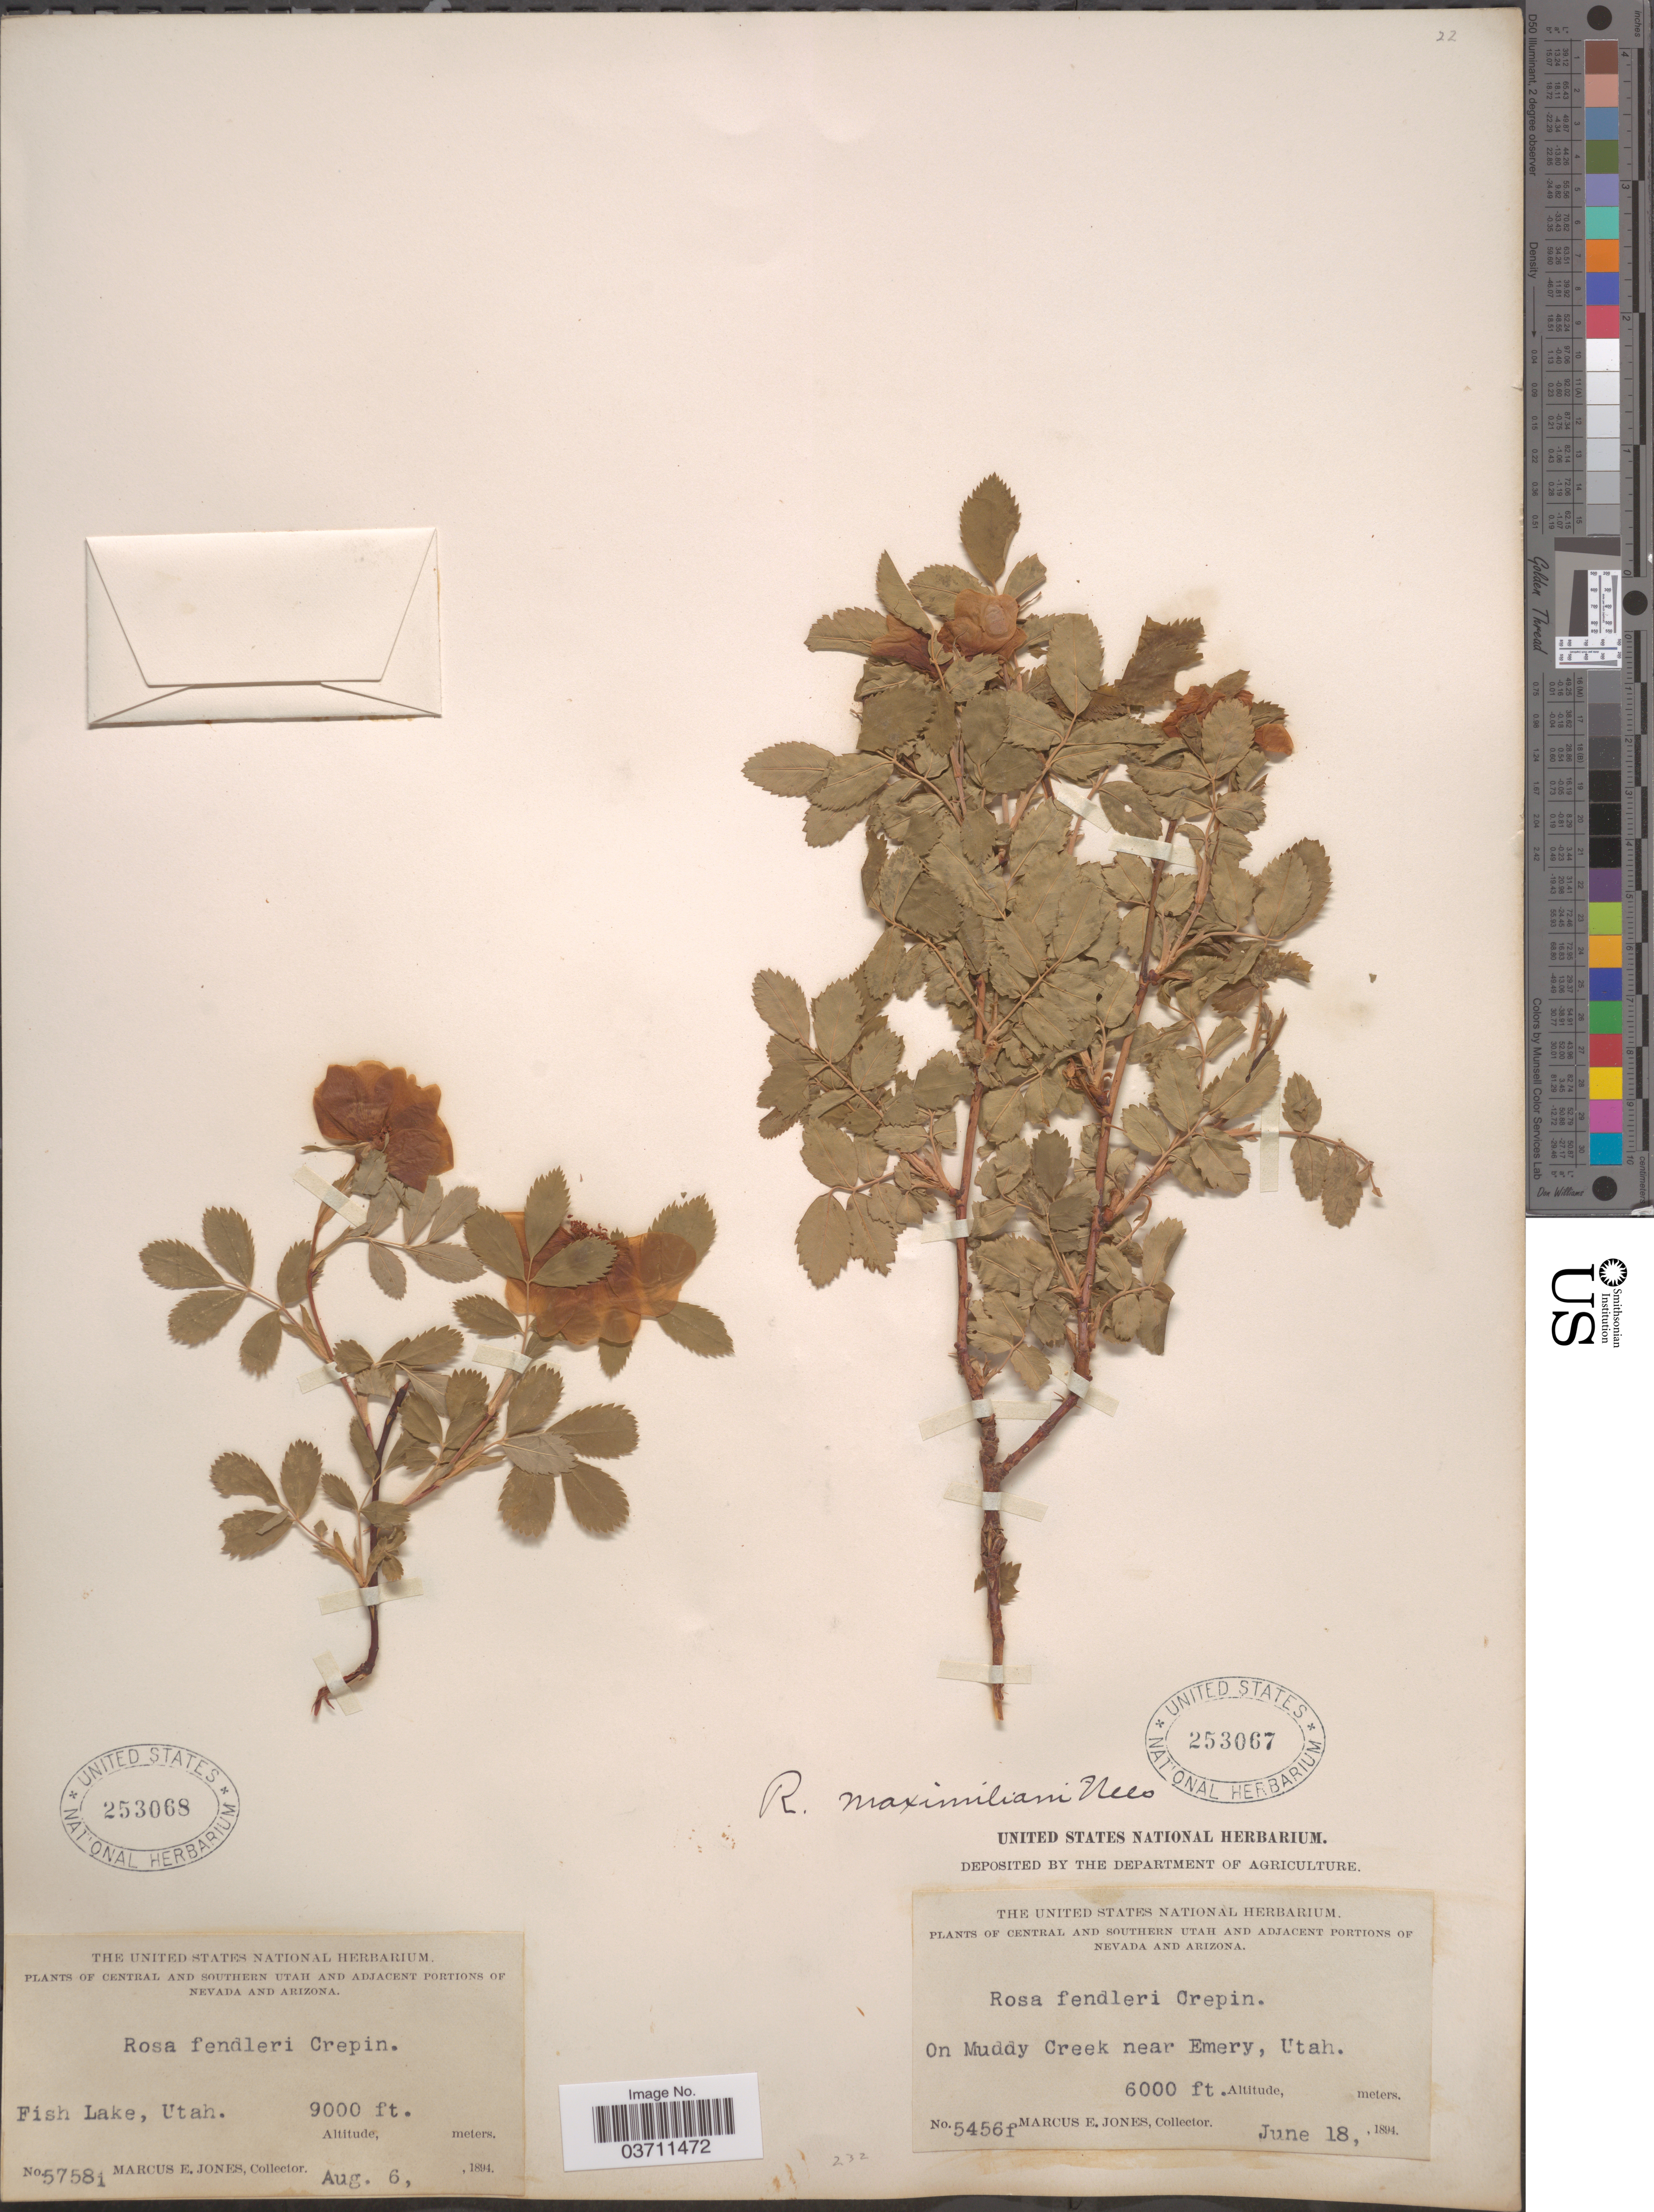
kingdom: Plantae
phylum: Tracheophyta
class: Magnoliopsida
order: Rosales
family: Rosaceae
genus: Rosa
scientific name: Rosa maximiliani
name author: Nees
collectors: M. E. Jones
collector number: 5758i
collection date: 1894-08-06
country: United States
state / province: Utah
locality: Central and Southern Utah. Fish Lake.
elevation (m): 2743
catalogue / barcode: US 253068